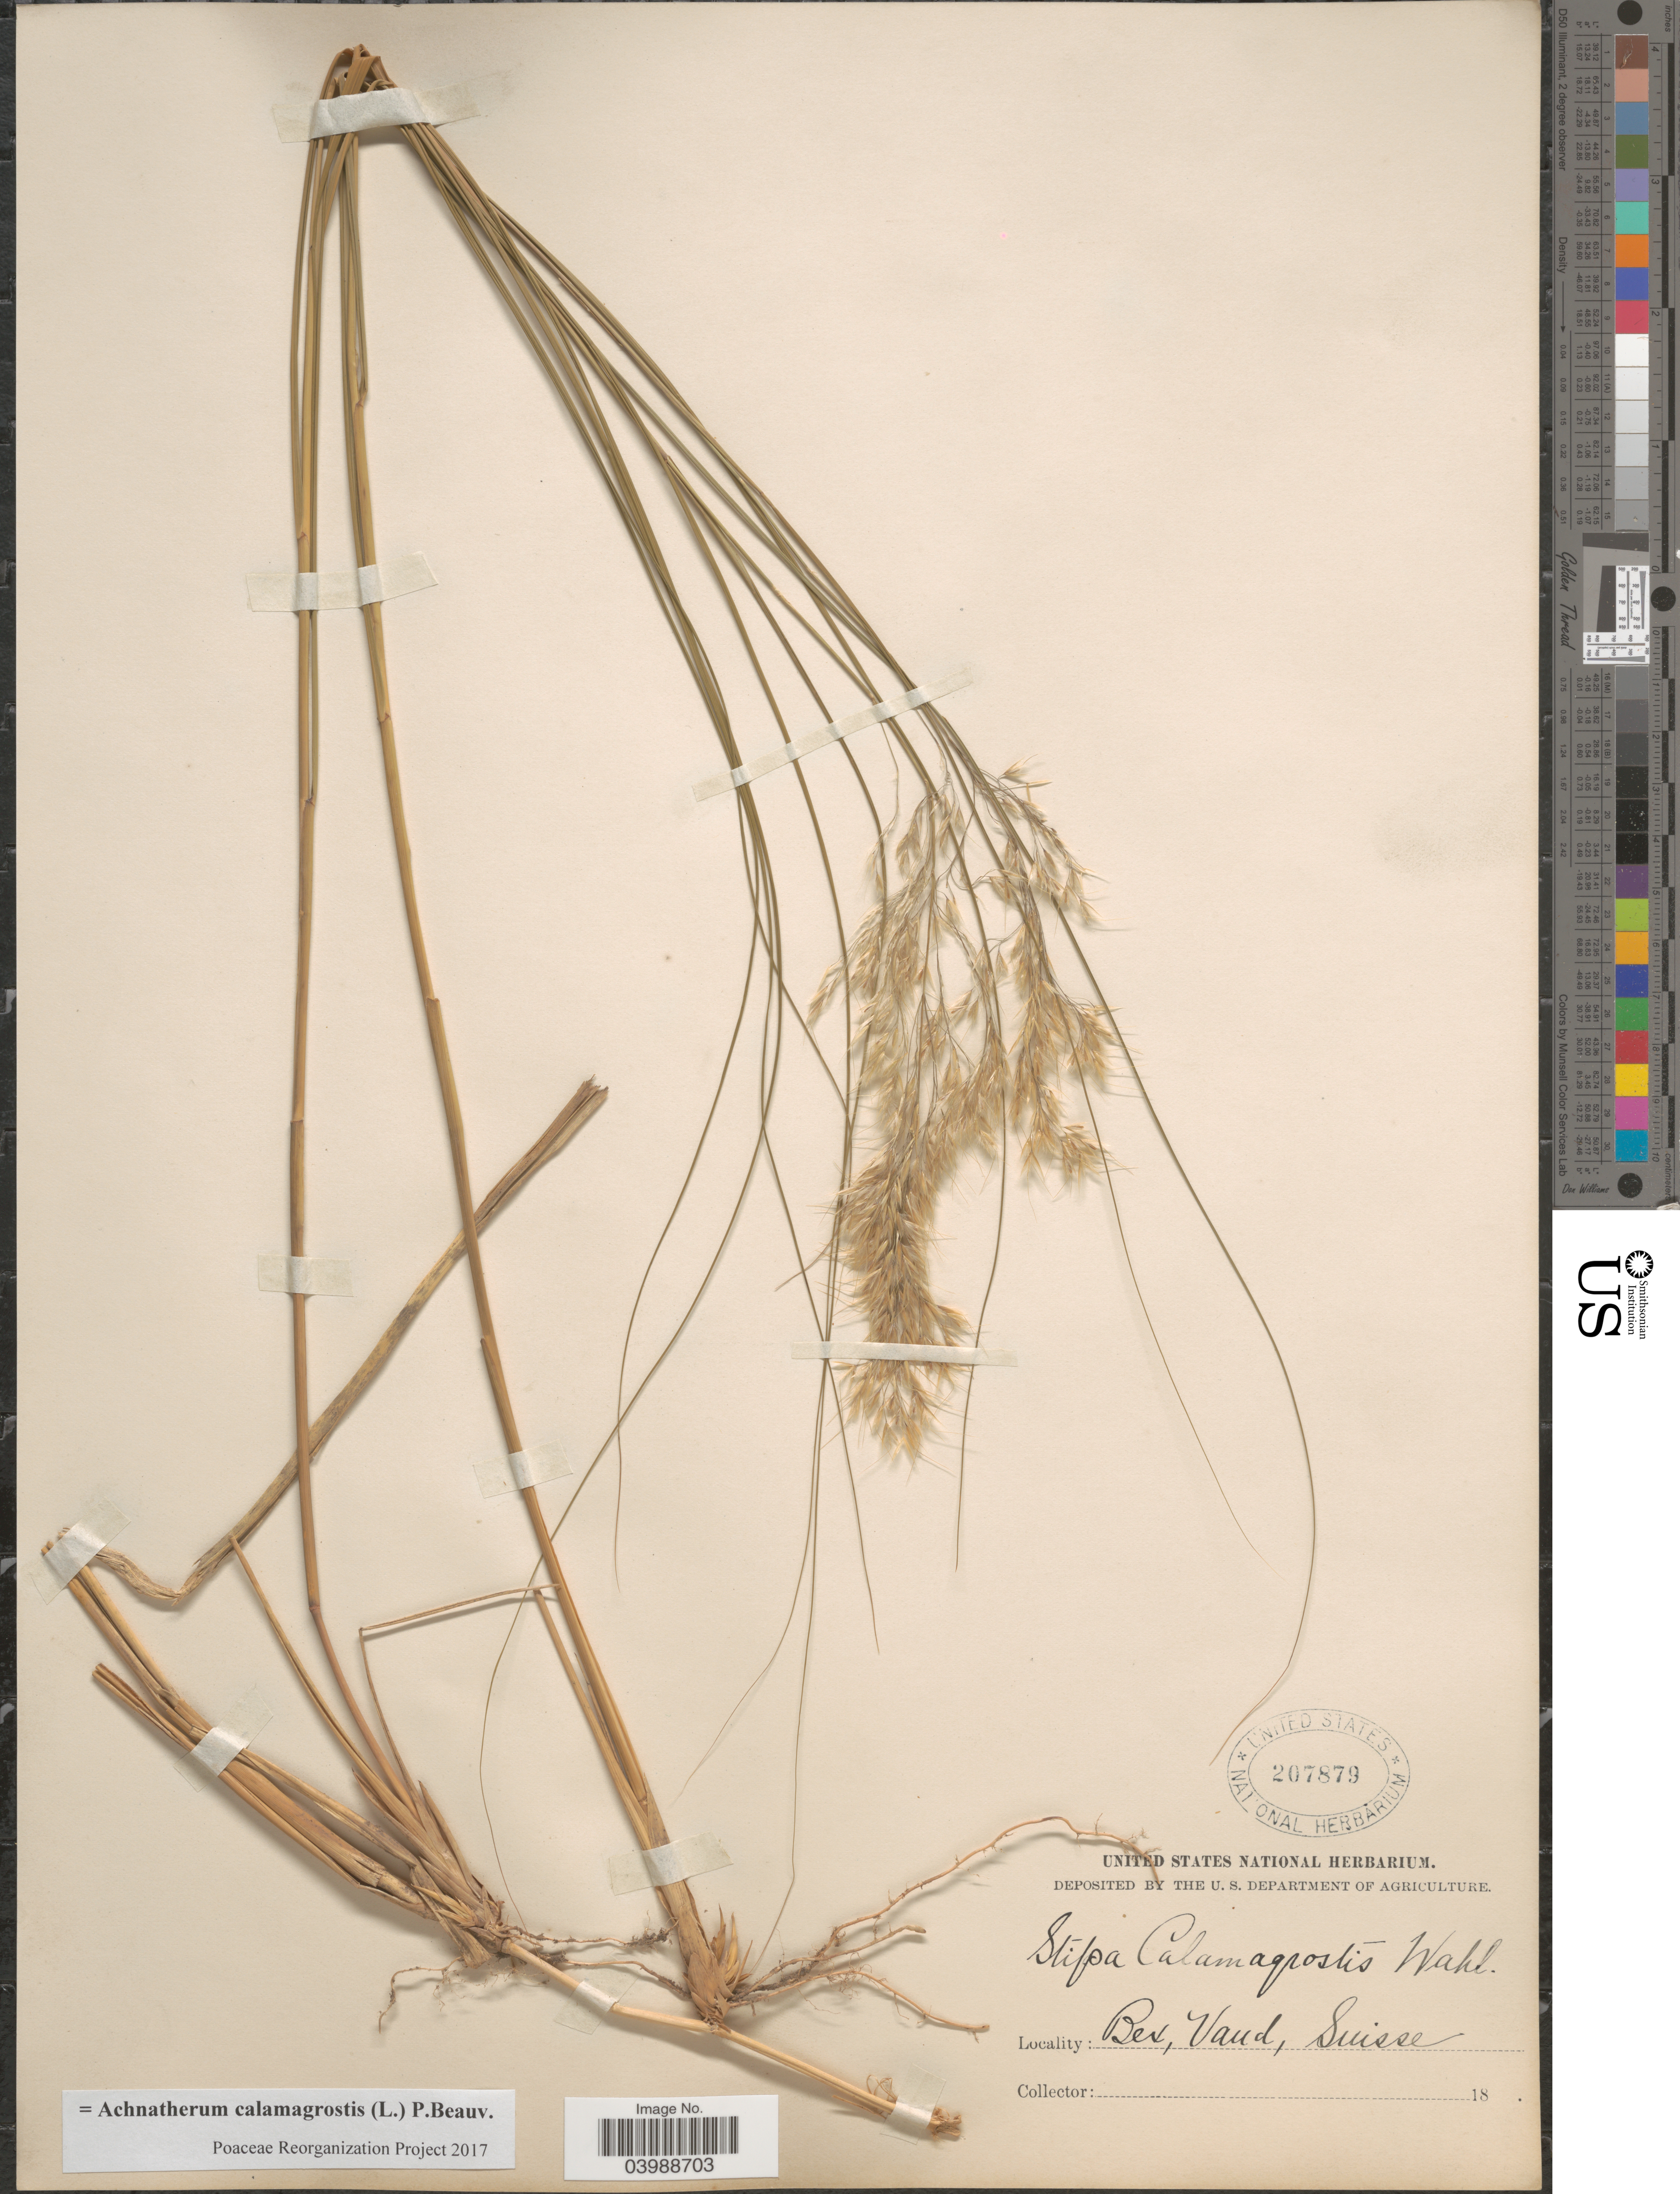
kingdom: Plantae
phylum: Tracheophyta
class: Liliopsida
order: Poales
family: Poaceae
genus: Achnatherum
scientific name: Achnatherum calamagrostis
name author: (L.) P. Beauv.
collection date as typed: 18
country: Switzerland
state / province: Vaud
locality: Bex, Vaud, Suisse.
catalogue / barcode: US 207879